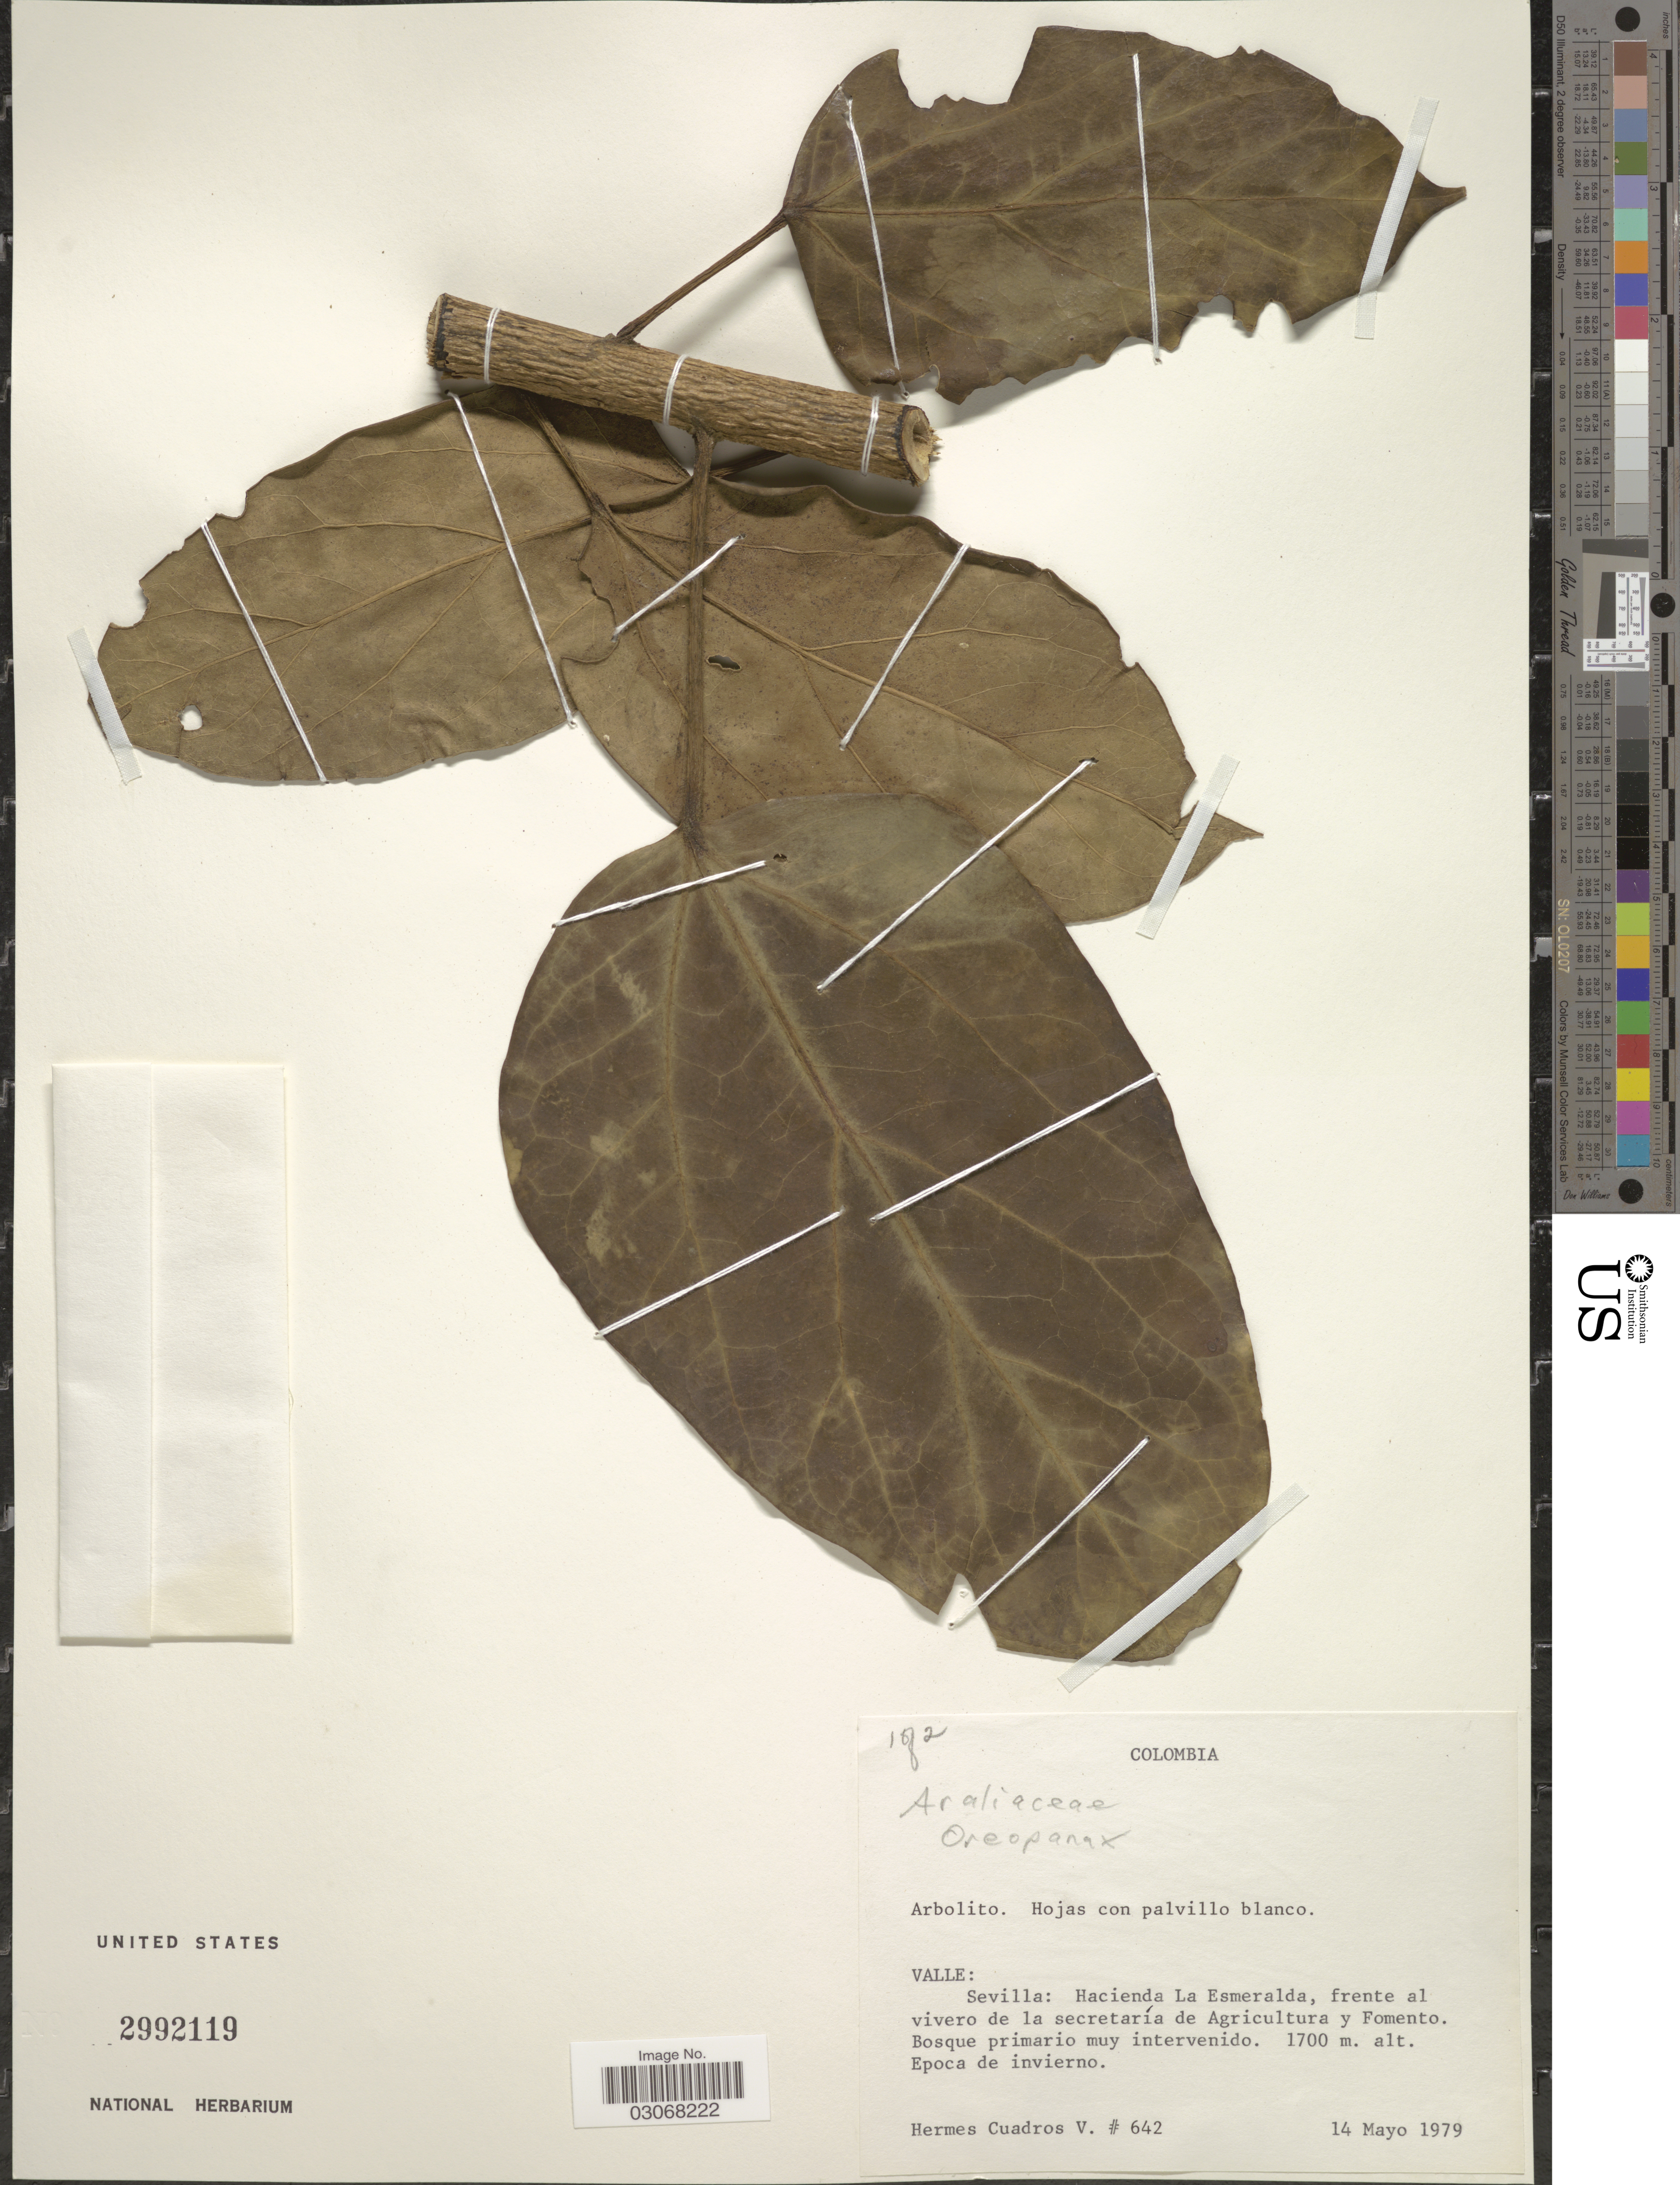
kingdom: Plantae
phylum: Tracheophyta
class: Magnoliopsida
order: Apiales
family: Araliaceae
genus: Oreopanax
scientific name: Oreopanax sp.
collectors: H. Cuadros V.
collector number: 642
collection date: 1979-05-14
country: Colombia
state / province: Valle del Cauca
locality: Valle: Sevilla: Hacienda La Esmeralda, frente al vivero de la secretaría de Agricultura y Fomento.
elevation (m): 1700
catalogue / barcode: US 2992119